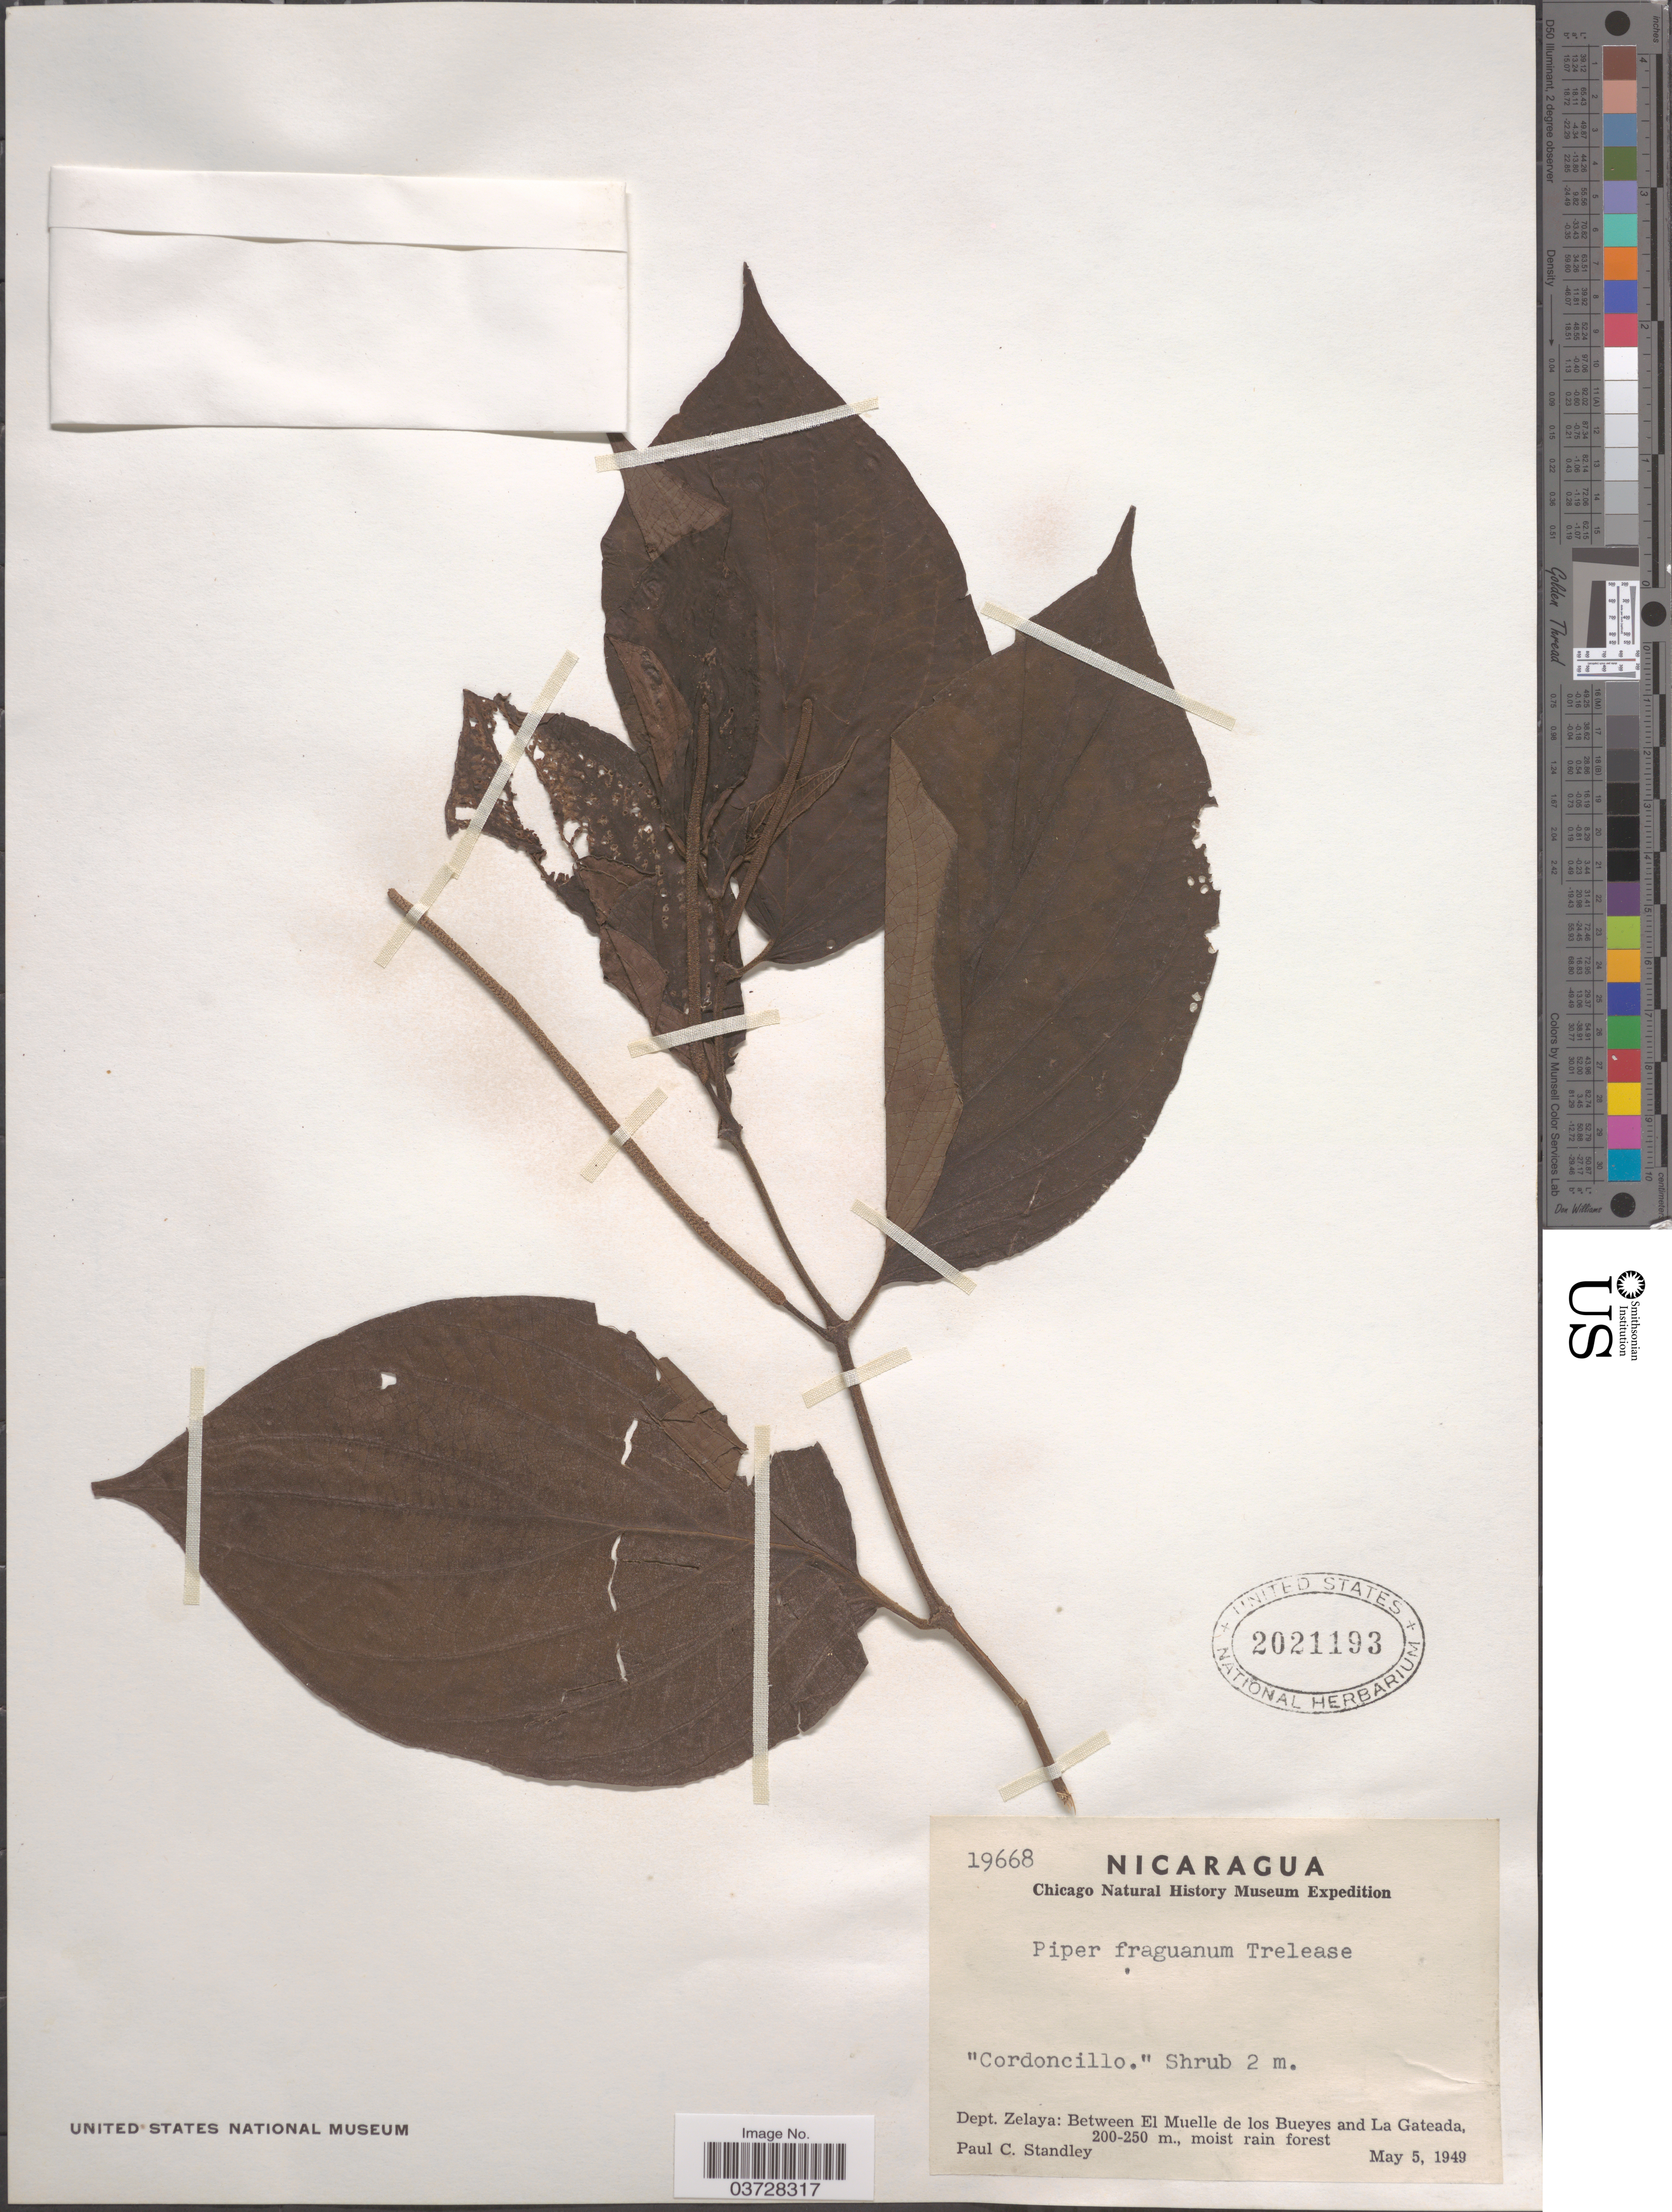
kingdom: Plantae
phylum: Tracheophyta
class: Magnoliopsida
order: Piperales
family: Piperaceae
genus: Piper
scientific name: Piper fraguanum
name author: Trel.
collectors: P. C. Standley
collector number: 19668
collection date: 1949-05-05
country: Nicaragua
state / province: Atlántico Sur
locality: Dept. Zelaya: Between El Muelle de los Bueyes and La Gateada.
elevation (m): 200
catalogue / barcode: US 2021193